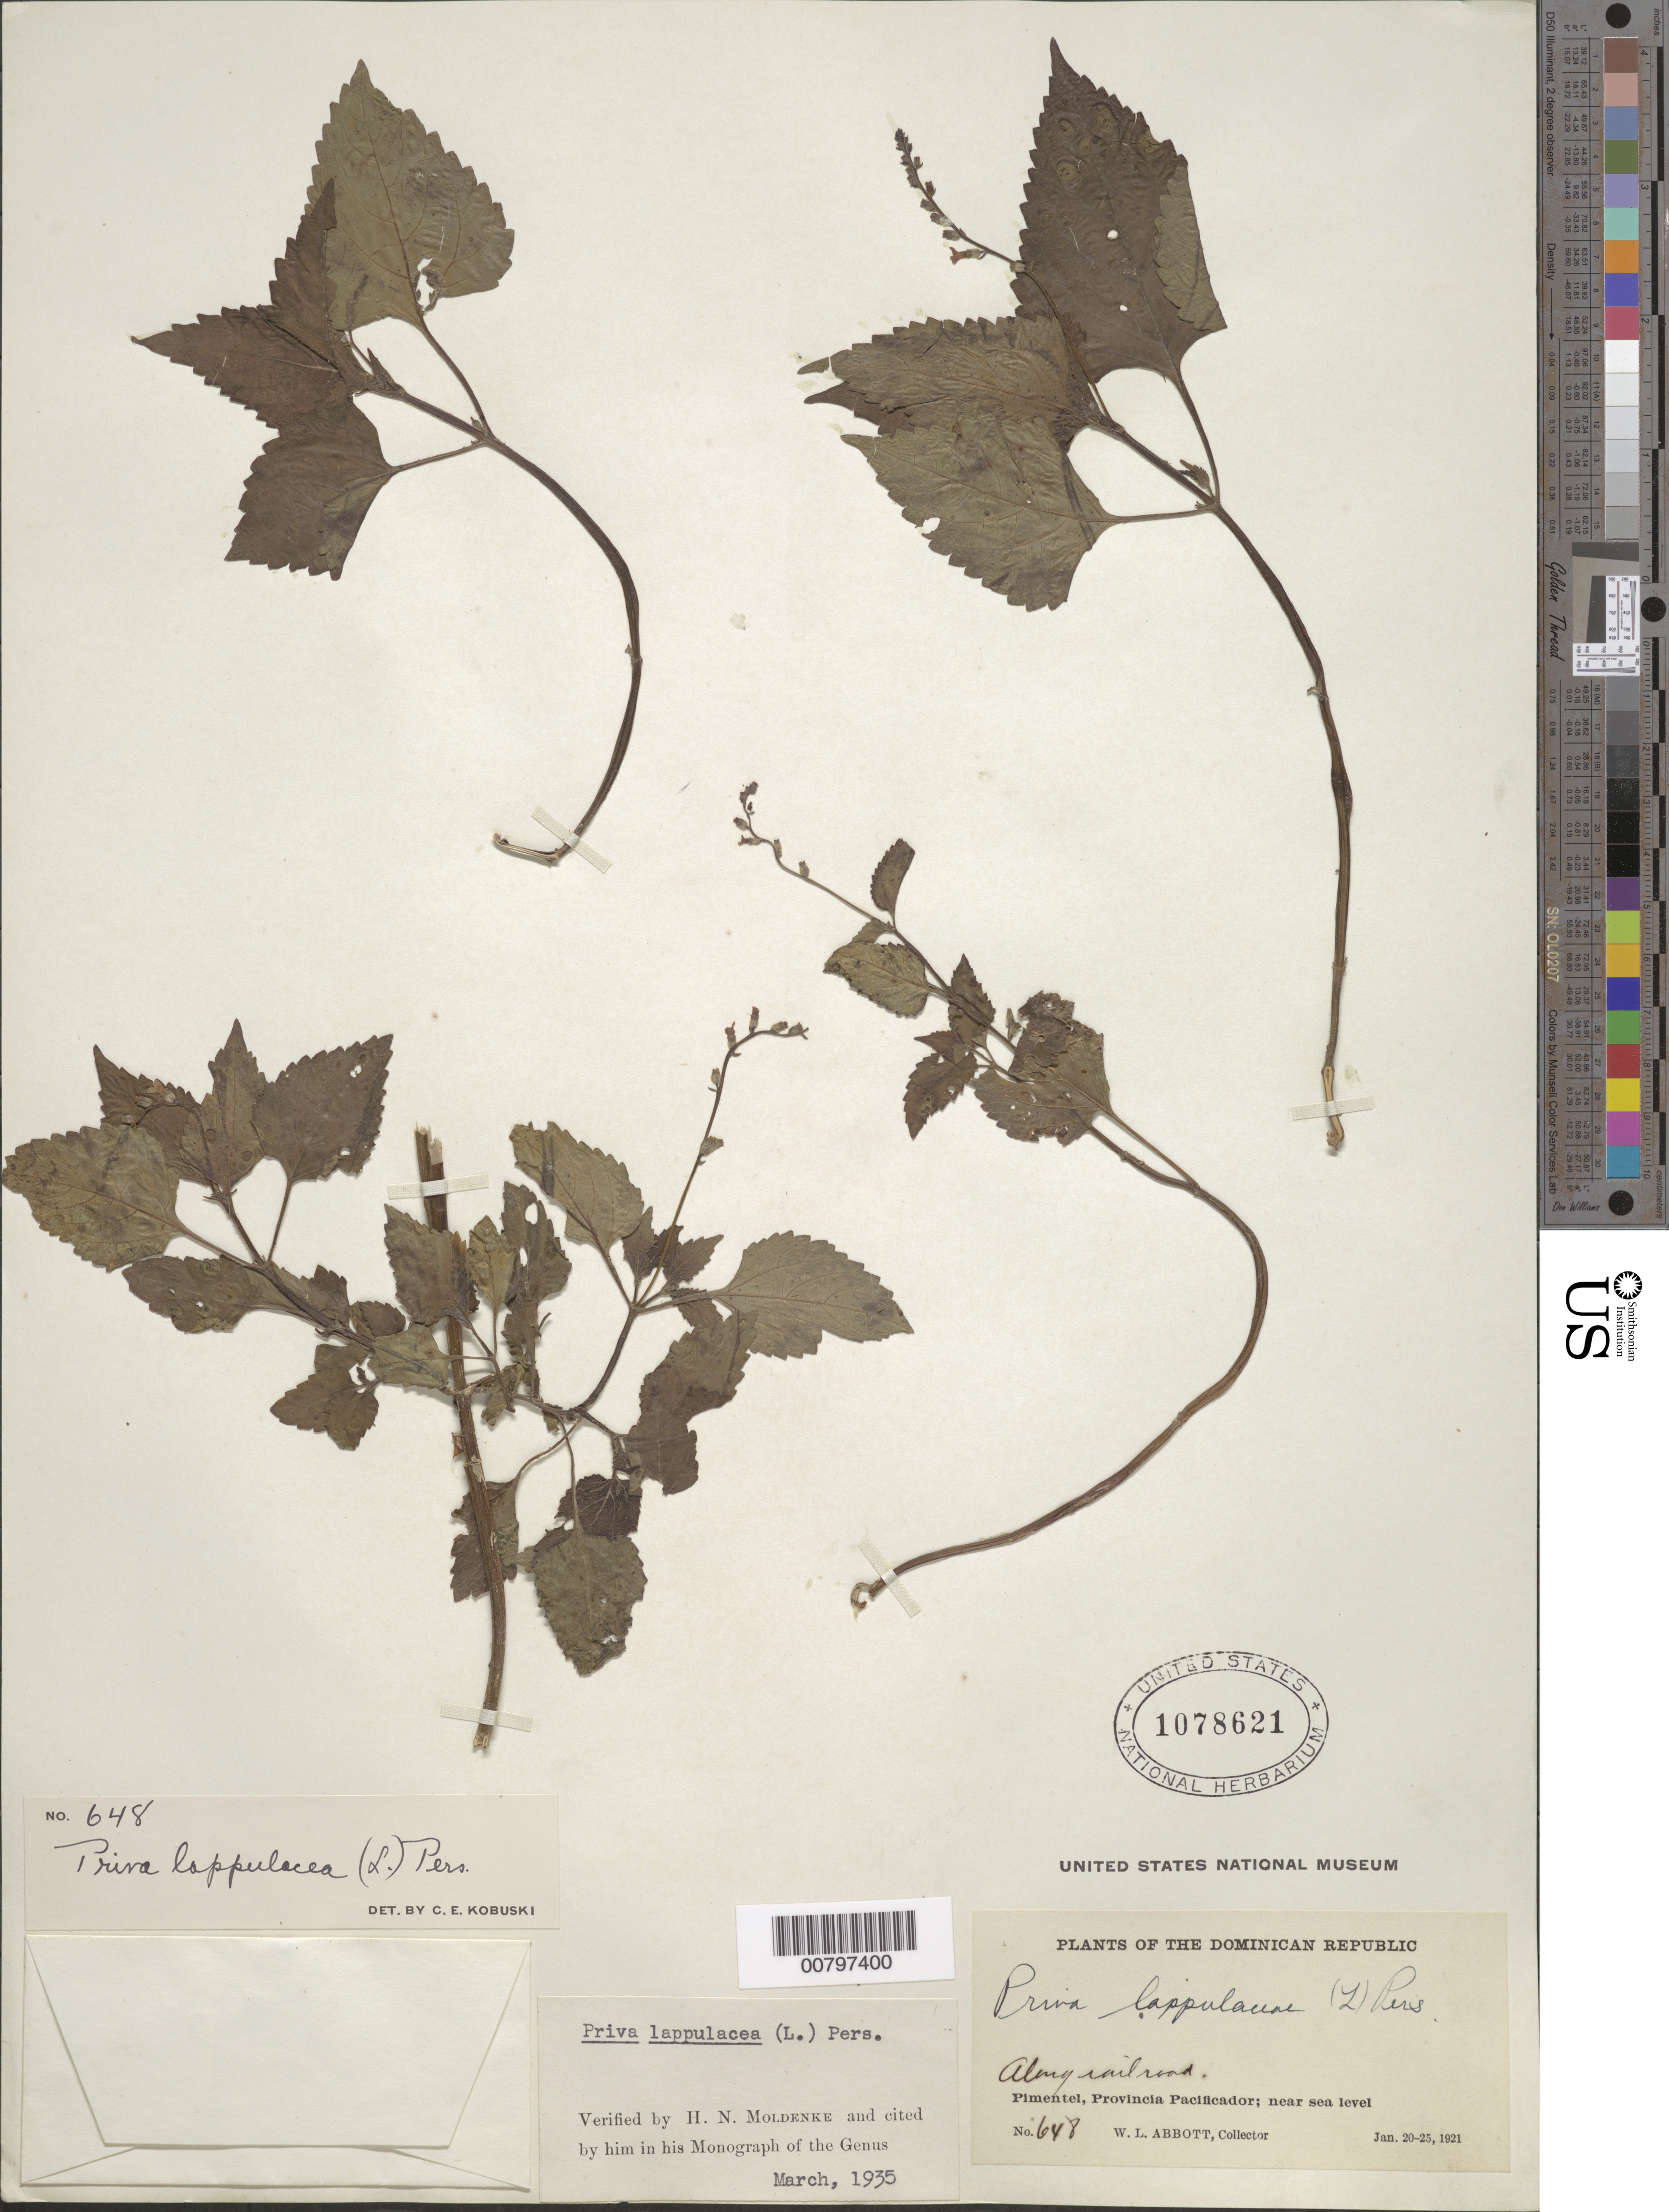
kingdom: Plantae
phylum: Tracheophyta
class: Magnoliopsida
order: Lamiales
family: Verbenaceae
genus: Priva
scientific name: Priva lappulacea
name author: (L.) Pers.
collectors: W. L. Abbott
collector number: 648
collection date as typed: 20 Jan 1921 to 25 Jan 1921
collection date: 1921-01-20/1921-01-25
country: Dominican Republic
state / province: Duarte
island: Hispaniola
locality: Pimentel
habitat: Along railroad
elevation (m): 0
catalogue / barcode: US 1078621